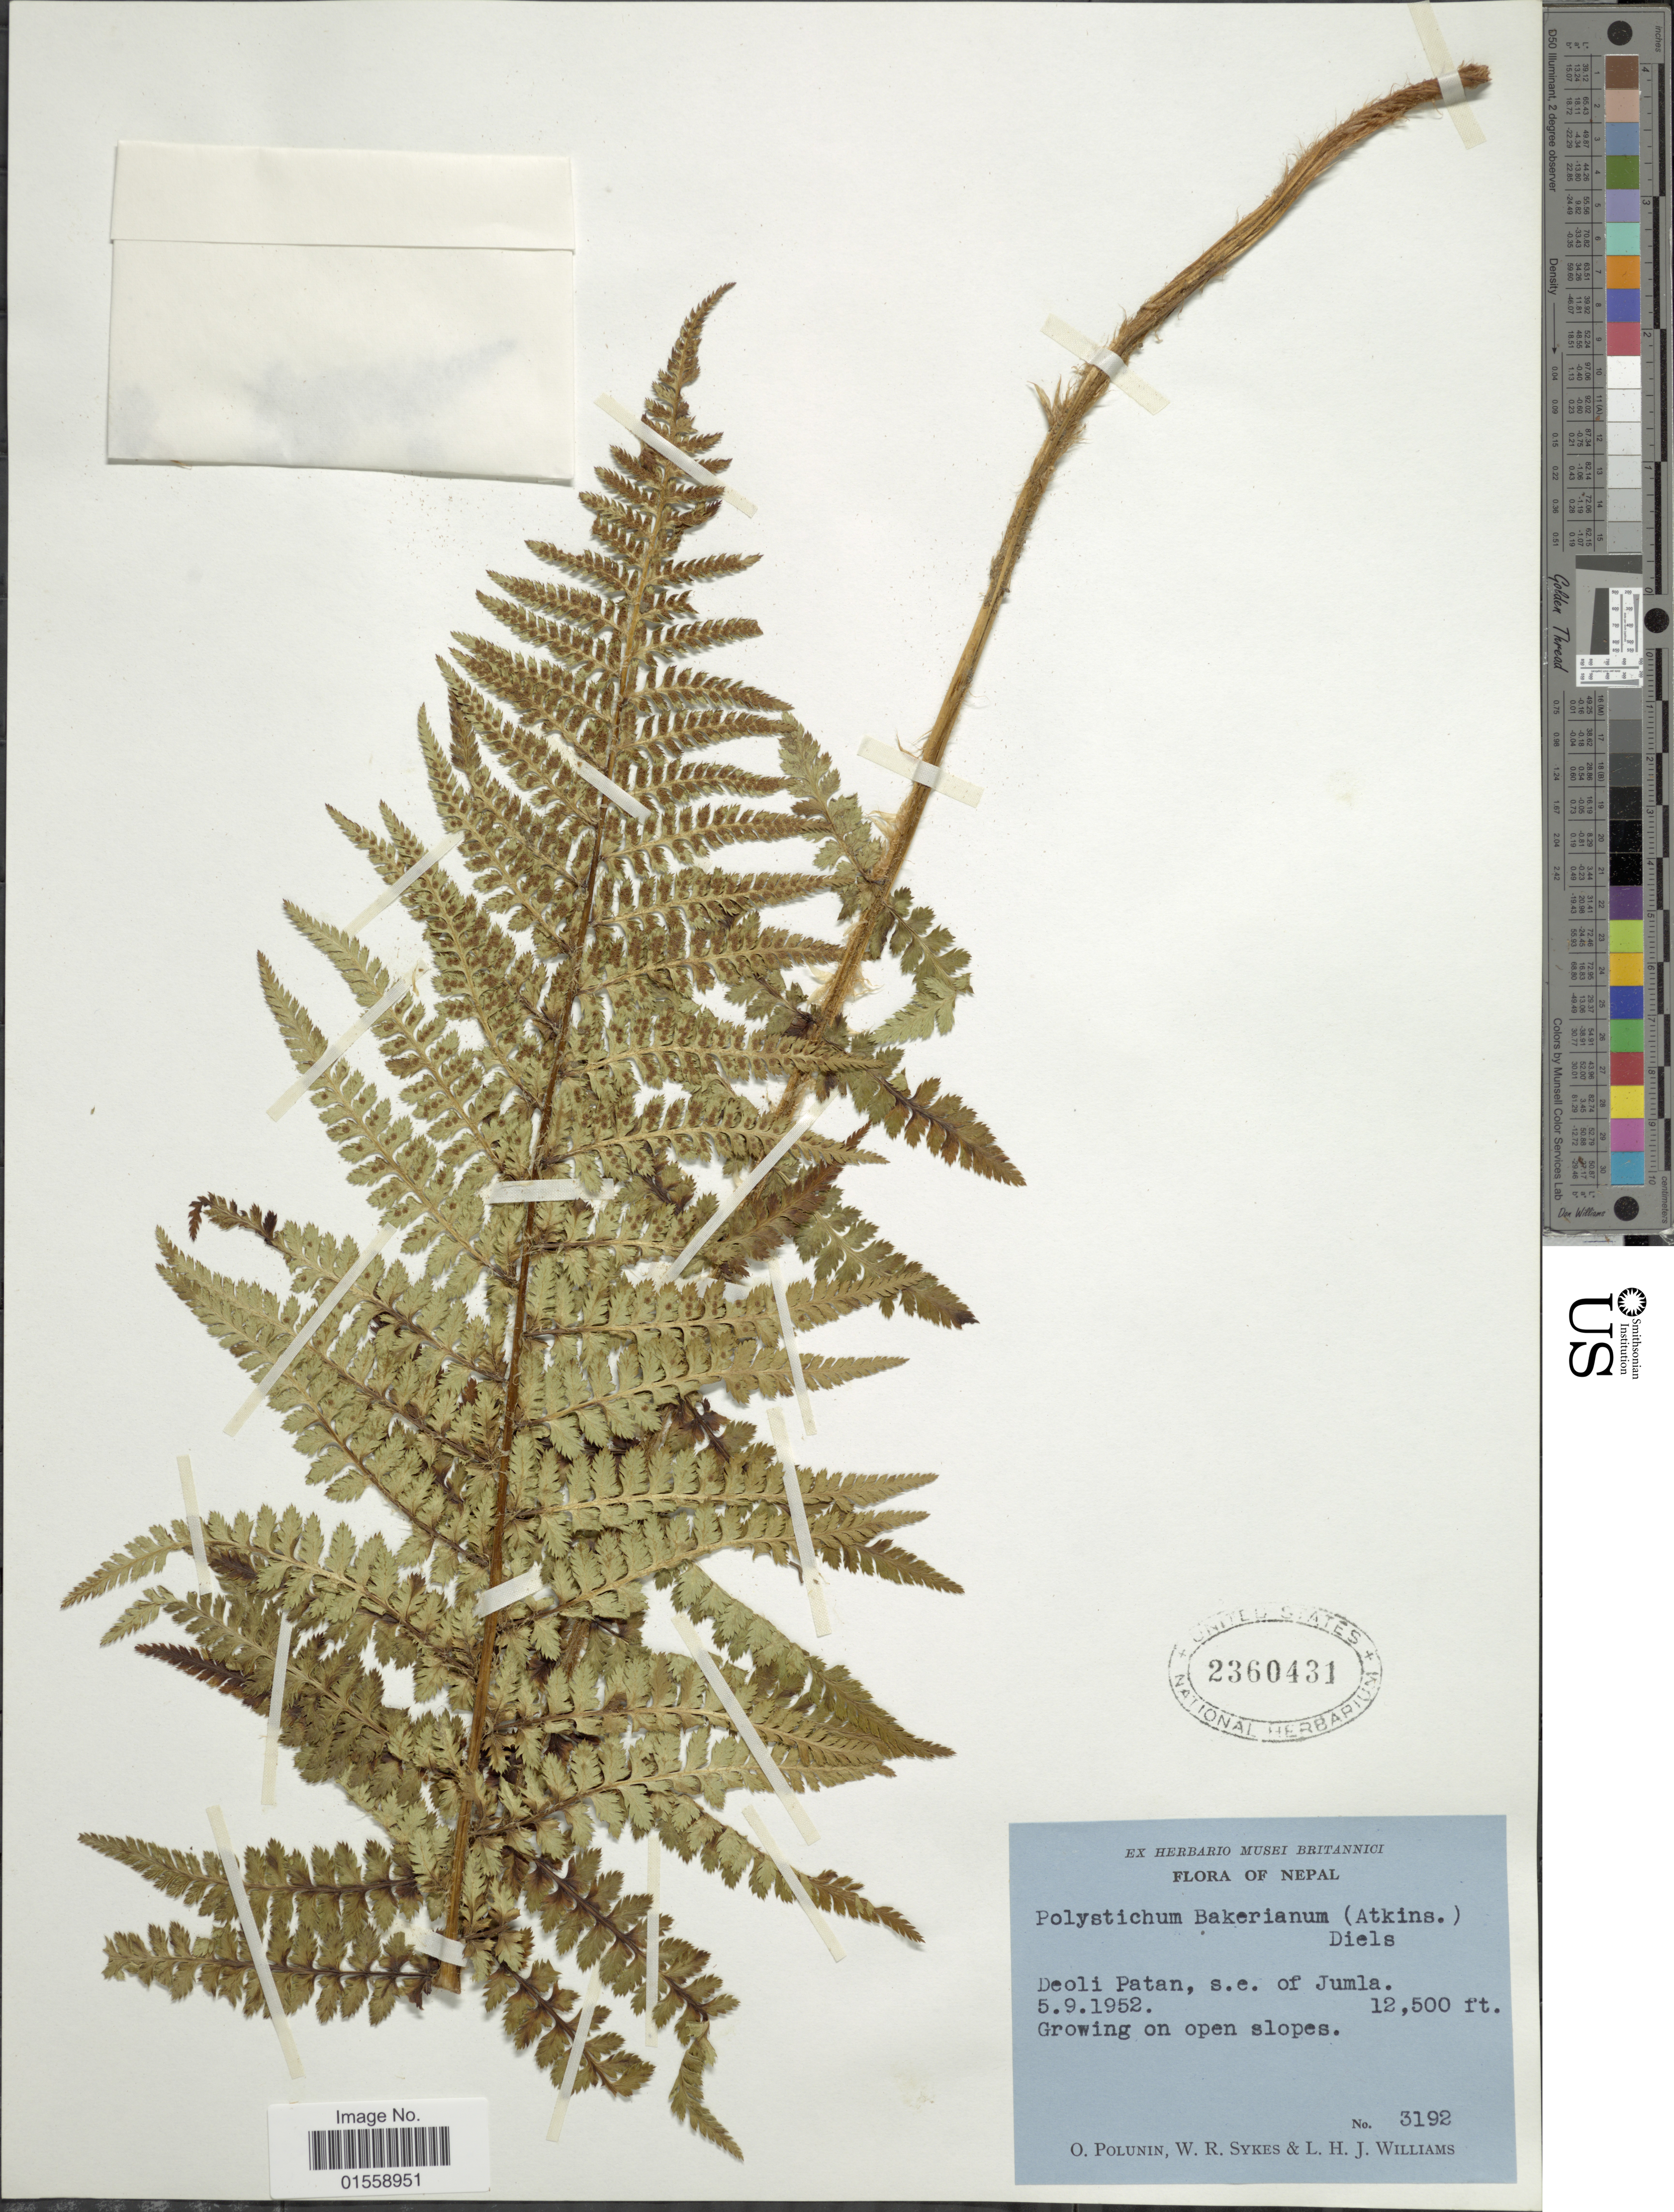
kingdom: Plantae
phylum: Tracheophyta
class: Polypodiopsida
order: Polypodiales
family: Dryopteridaceae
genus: Polystichum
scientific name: Polystichum bakerianum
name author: (Atk. ex C.B. Clarke) Diels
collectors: O. V. Polunin, W. R. Sykes & L. H. J. Williams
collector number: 3192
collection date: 1952-09-05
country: Nepal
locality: Deoli Patan, s. e. of Jumla, growing on open slopes.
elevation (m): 3810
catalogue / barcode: US 2360431